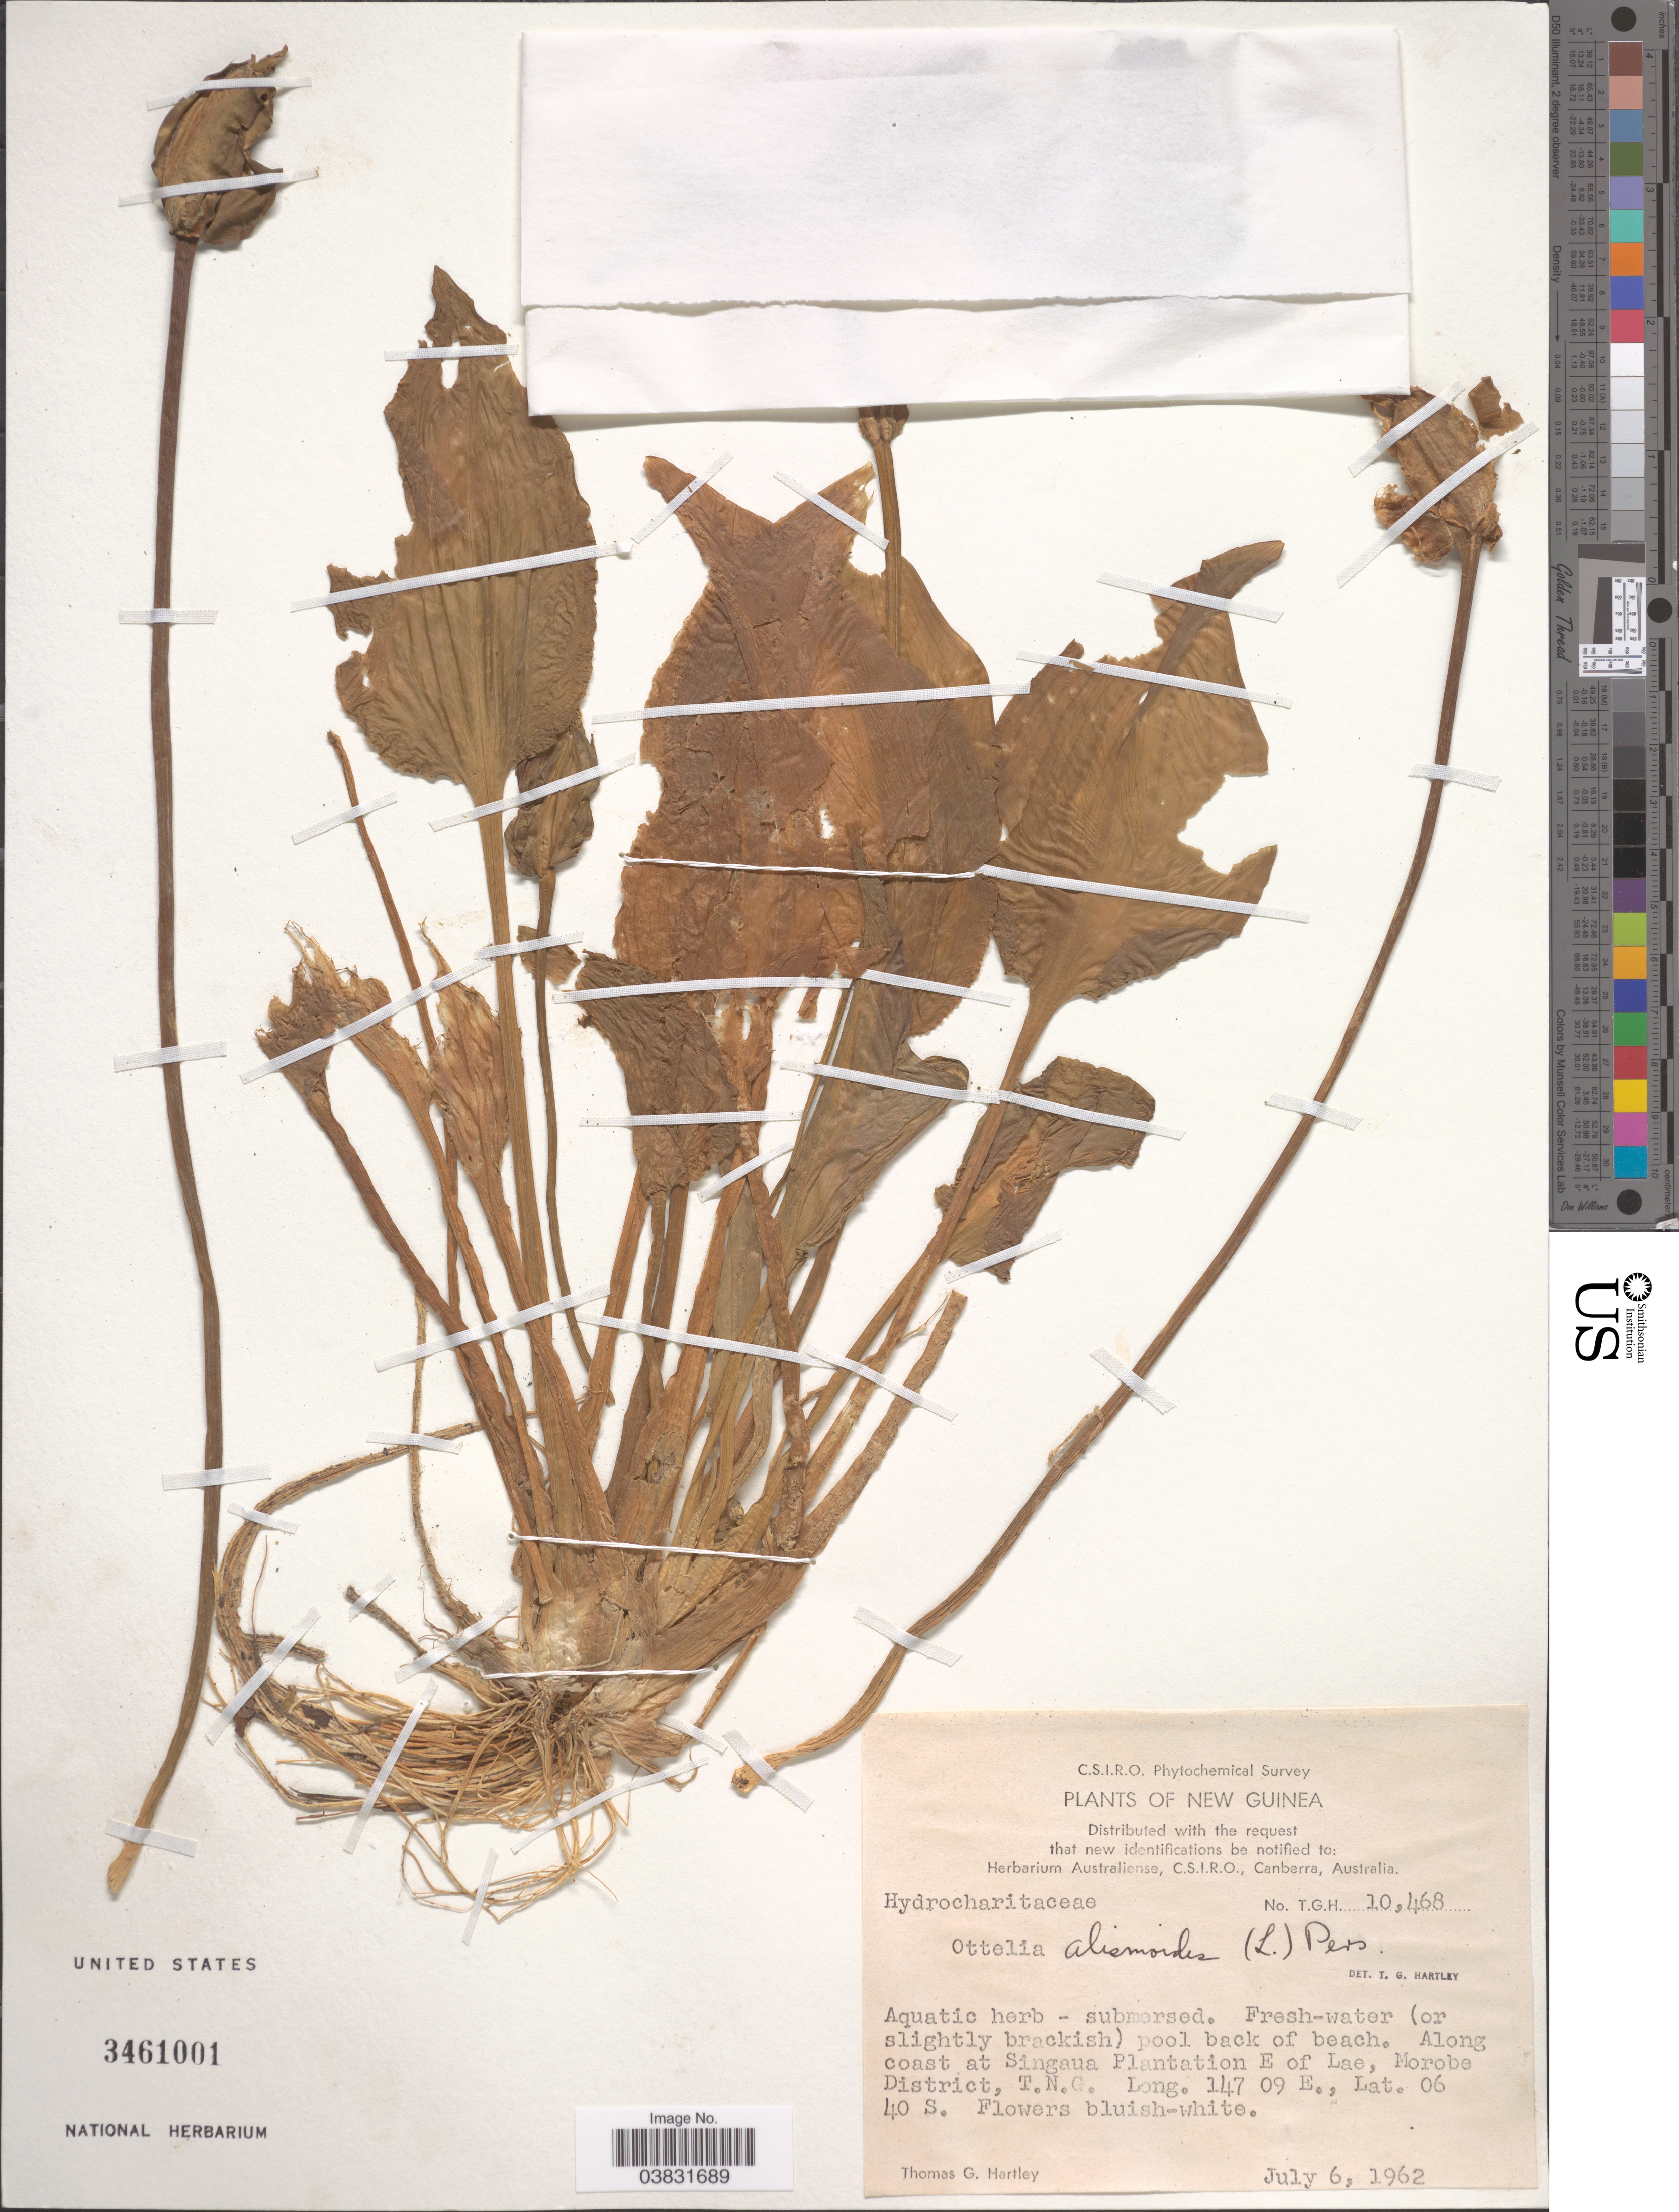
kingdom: Plantae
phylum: Tracheophyta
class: Liliopsida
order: Alismatales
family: Hydrocharitaceae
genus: Ottelia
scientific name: Ottelia alismoides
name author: Pers.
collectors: T. G. Hartley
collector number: TGH10468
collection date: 1962-07-06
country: Papua New Guinea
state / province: Morobe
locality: New Guinea. Along coast at Singaua Plantation E of Lae, Morobe District, T.N.G.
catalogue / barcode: US 3461001